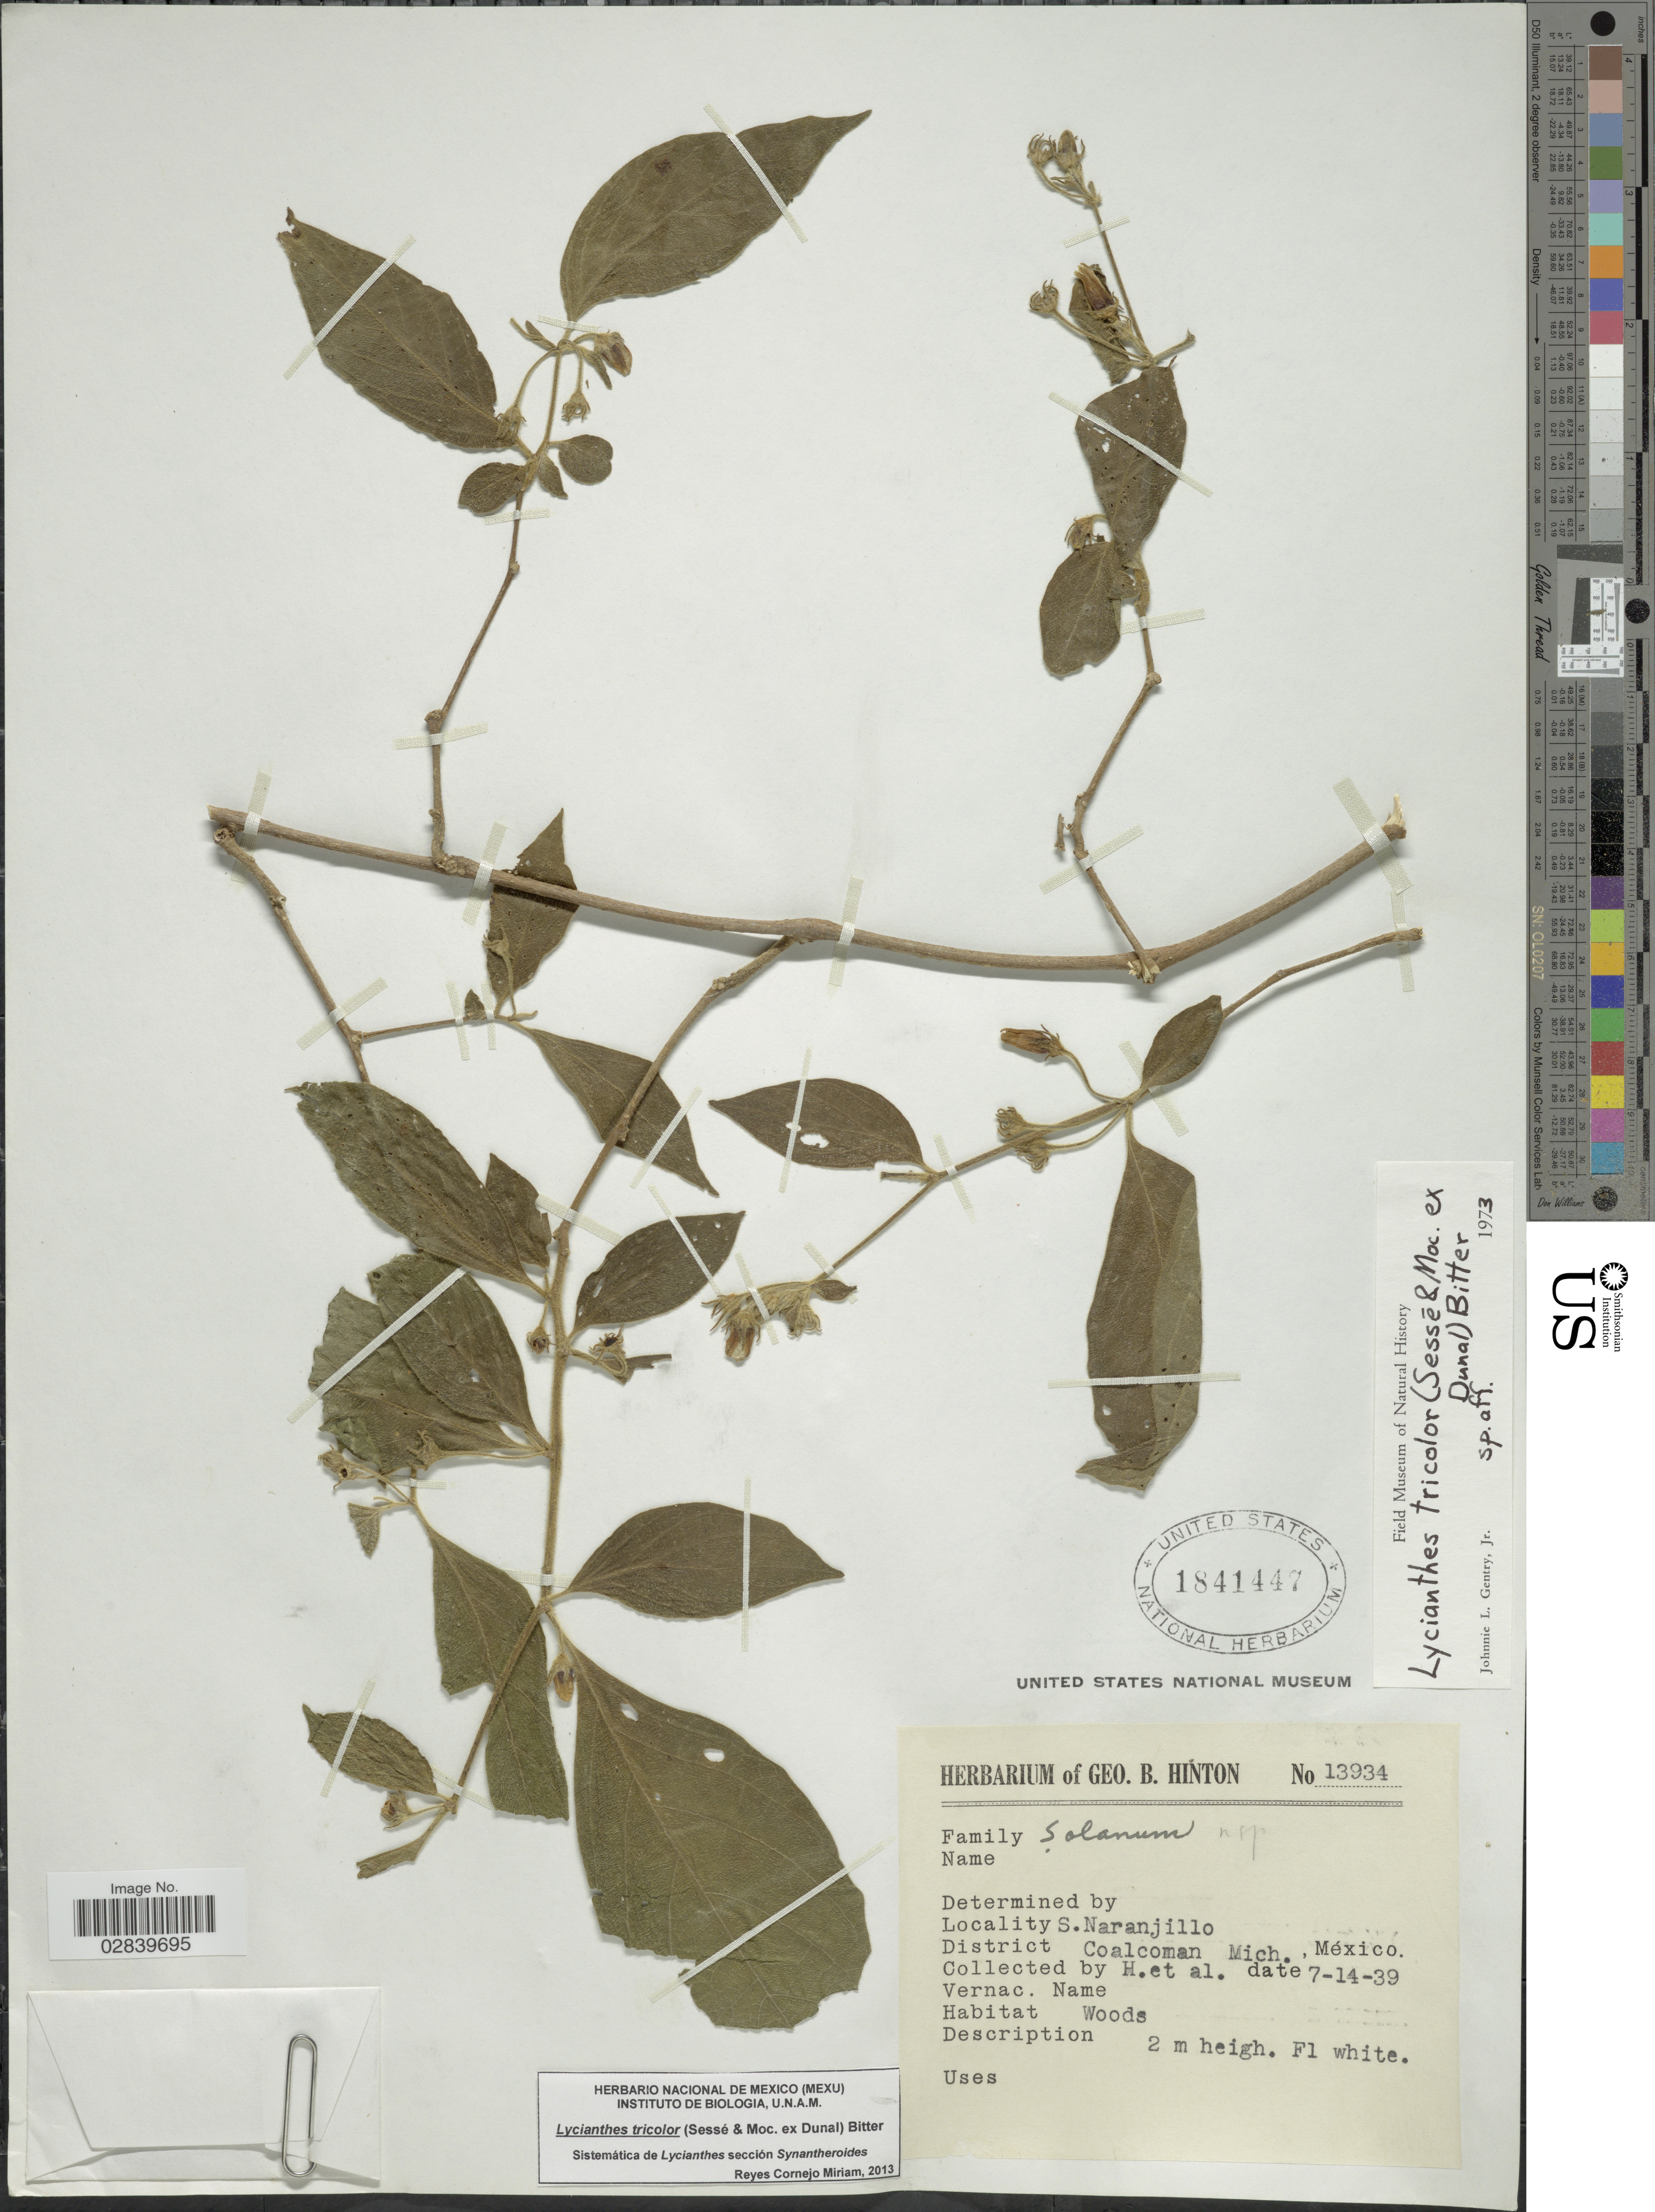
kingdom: Plantae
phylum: Tracheophyta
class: Magnoliopsida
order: Solanales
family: Solanaceae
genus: Lycianthes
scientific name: Lycianthes tricolor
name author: (Dunal) Bitter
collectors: G. B. Hinton & et al.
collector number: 13934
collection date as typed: Transcribed d/m/y: 14/7/39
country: Mexico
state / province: Michoacán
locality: S. Naranjillo. District Coalcoman.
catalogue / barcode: US 1841447